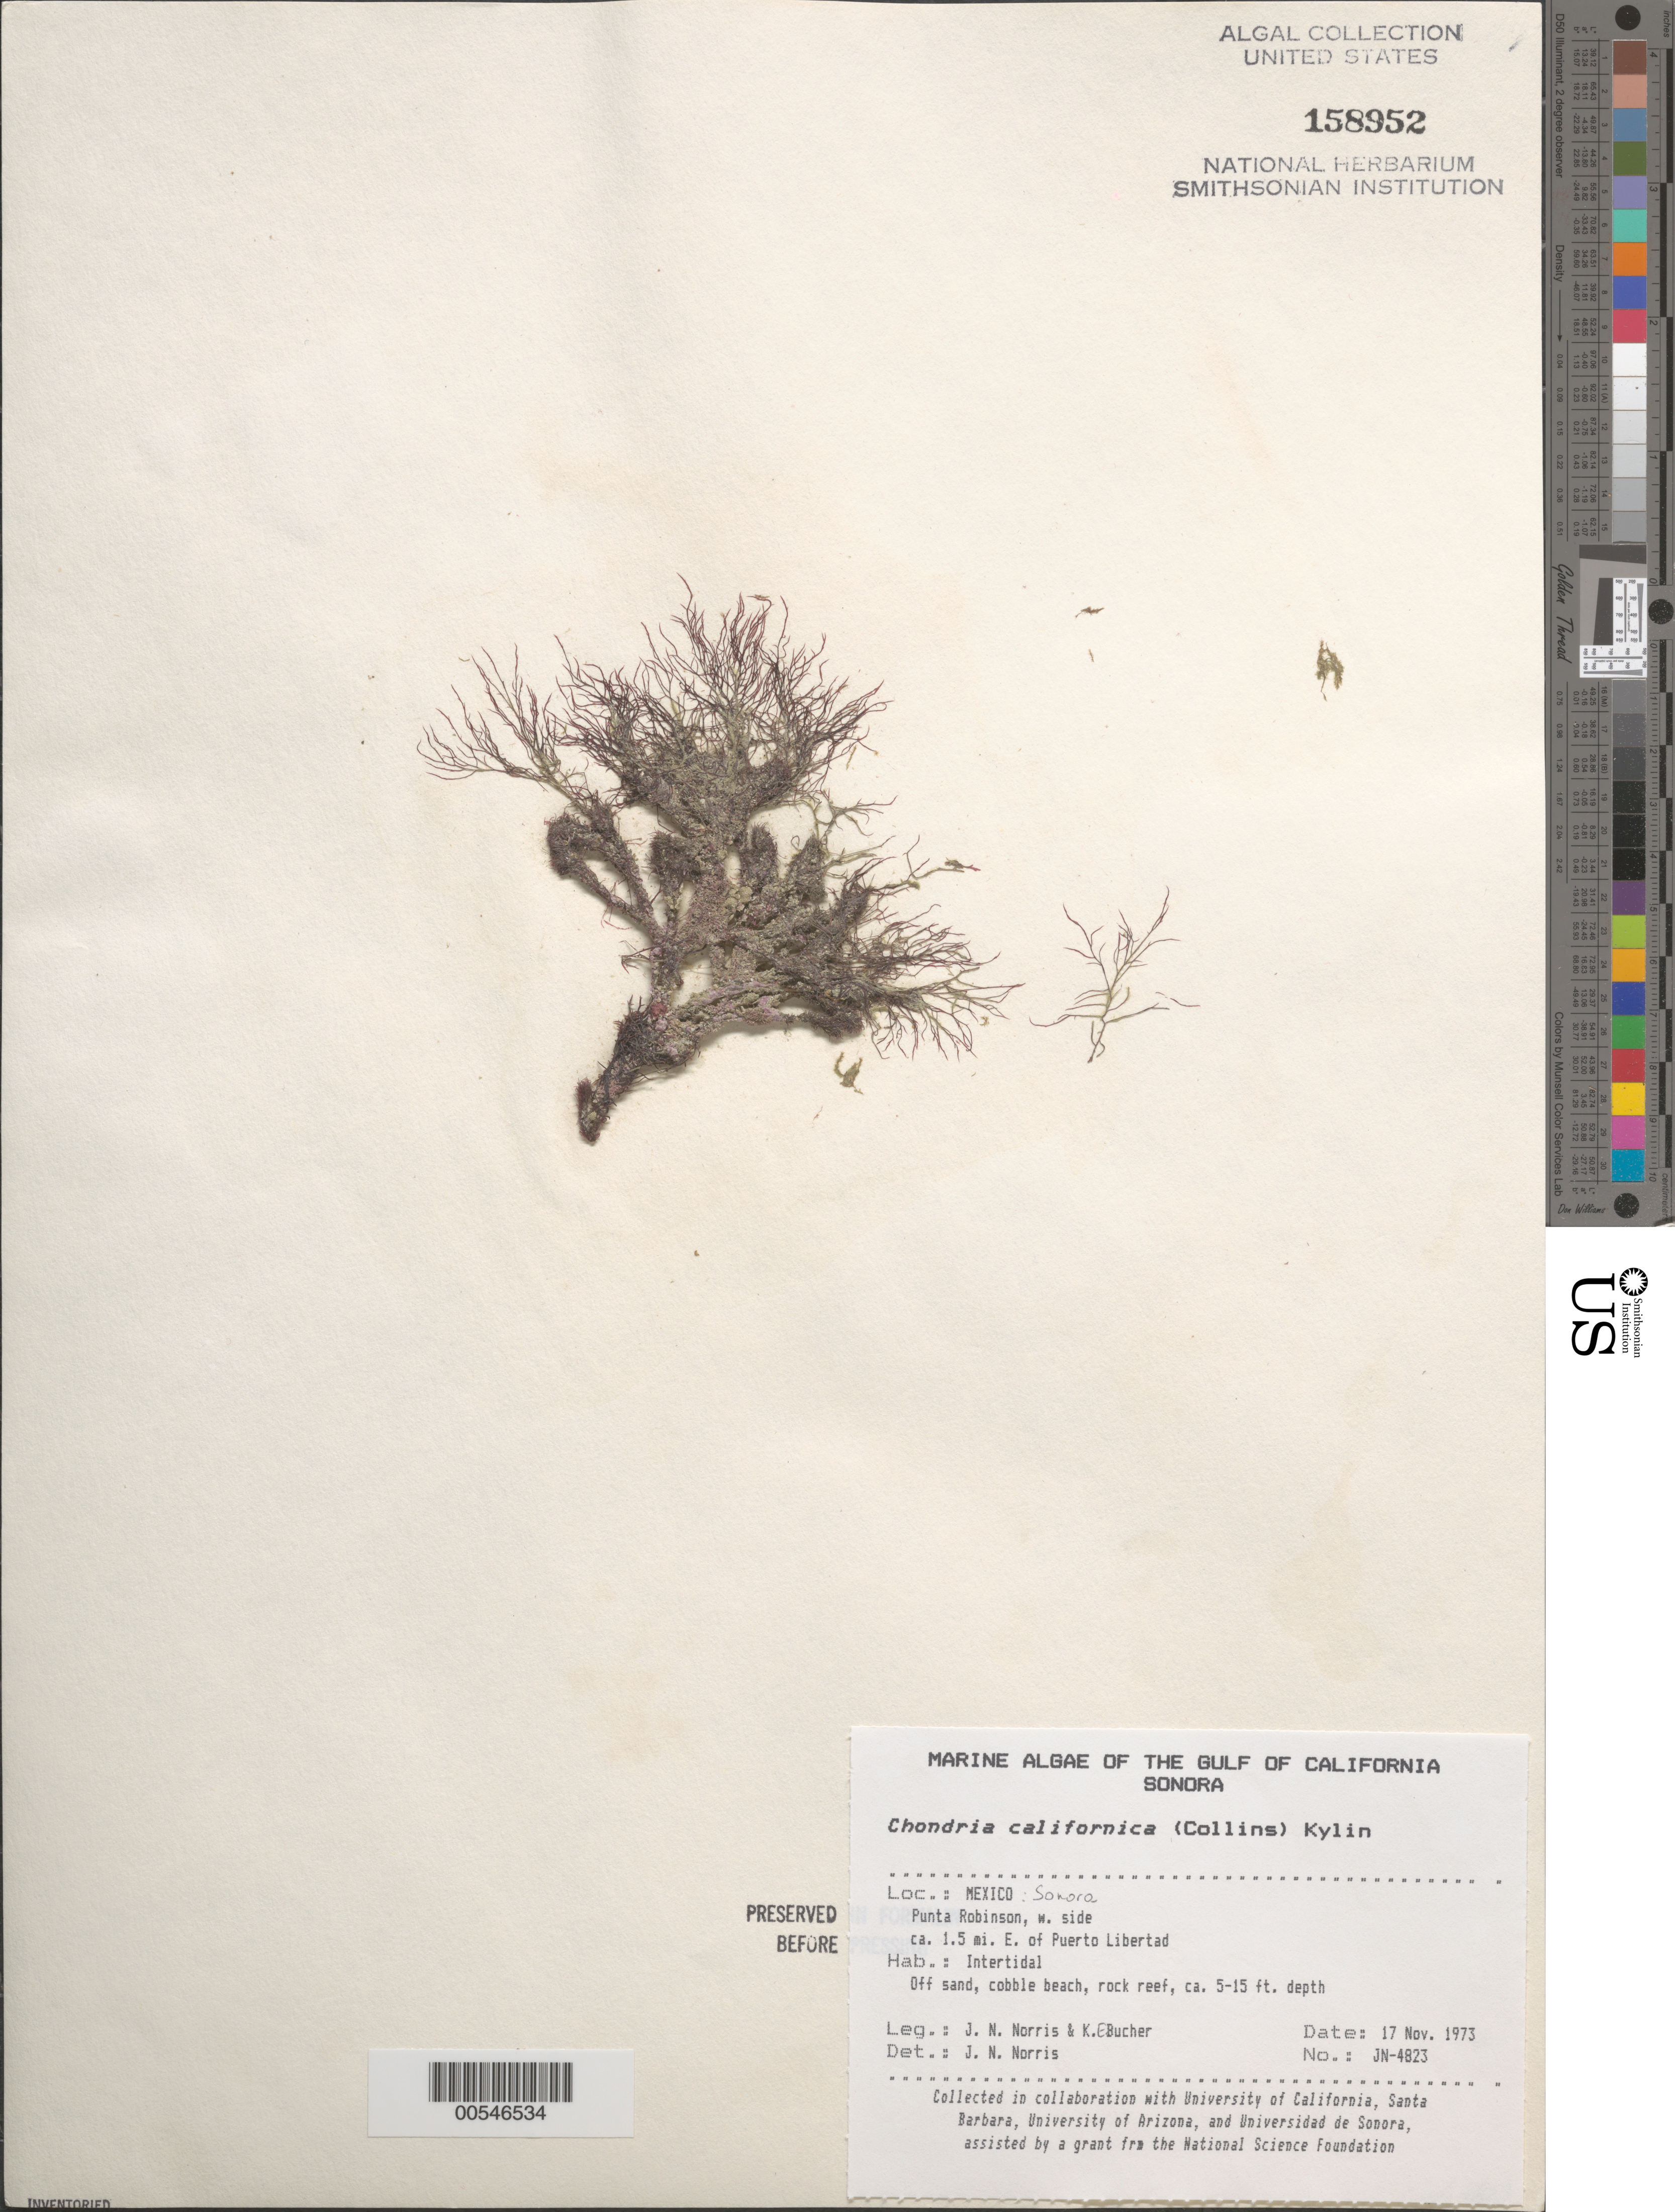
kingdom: Plantae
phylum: Rhodophyta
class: Florideophyceae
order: Ceramiales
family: Rhodomelaceae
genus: Chondria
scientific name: Chondria acrorhizophora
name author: Setch. & N.L. Gardner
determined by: Algae name updating Project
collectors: J. N. Norris & K. E. Bucher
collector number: JN-4823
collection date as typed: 17 Nov 1973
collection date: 1973-11-17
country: Mexico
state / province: Sonora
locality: Punta Robinson ca. 1.5 miles east of Puerto Libertad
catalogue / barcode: US 158952